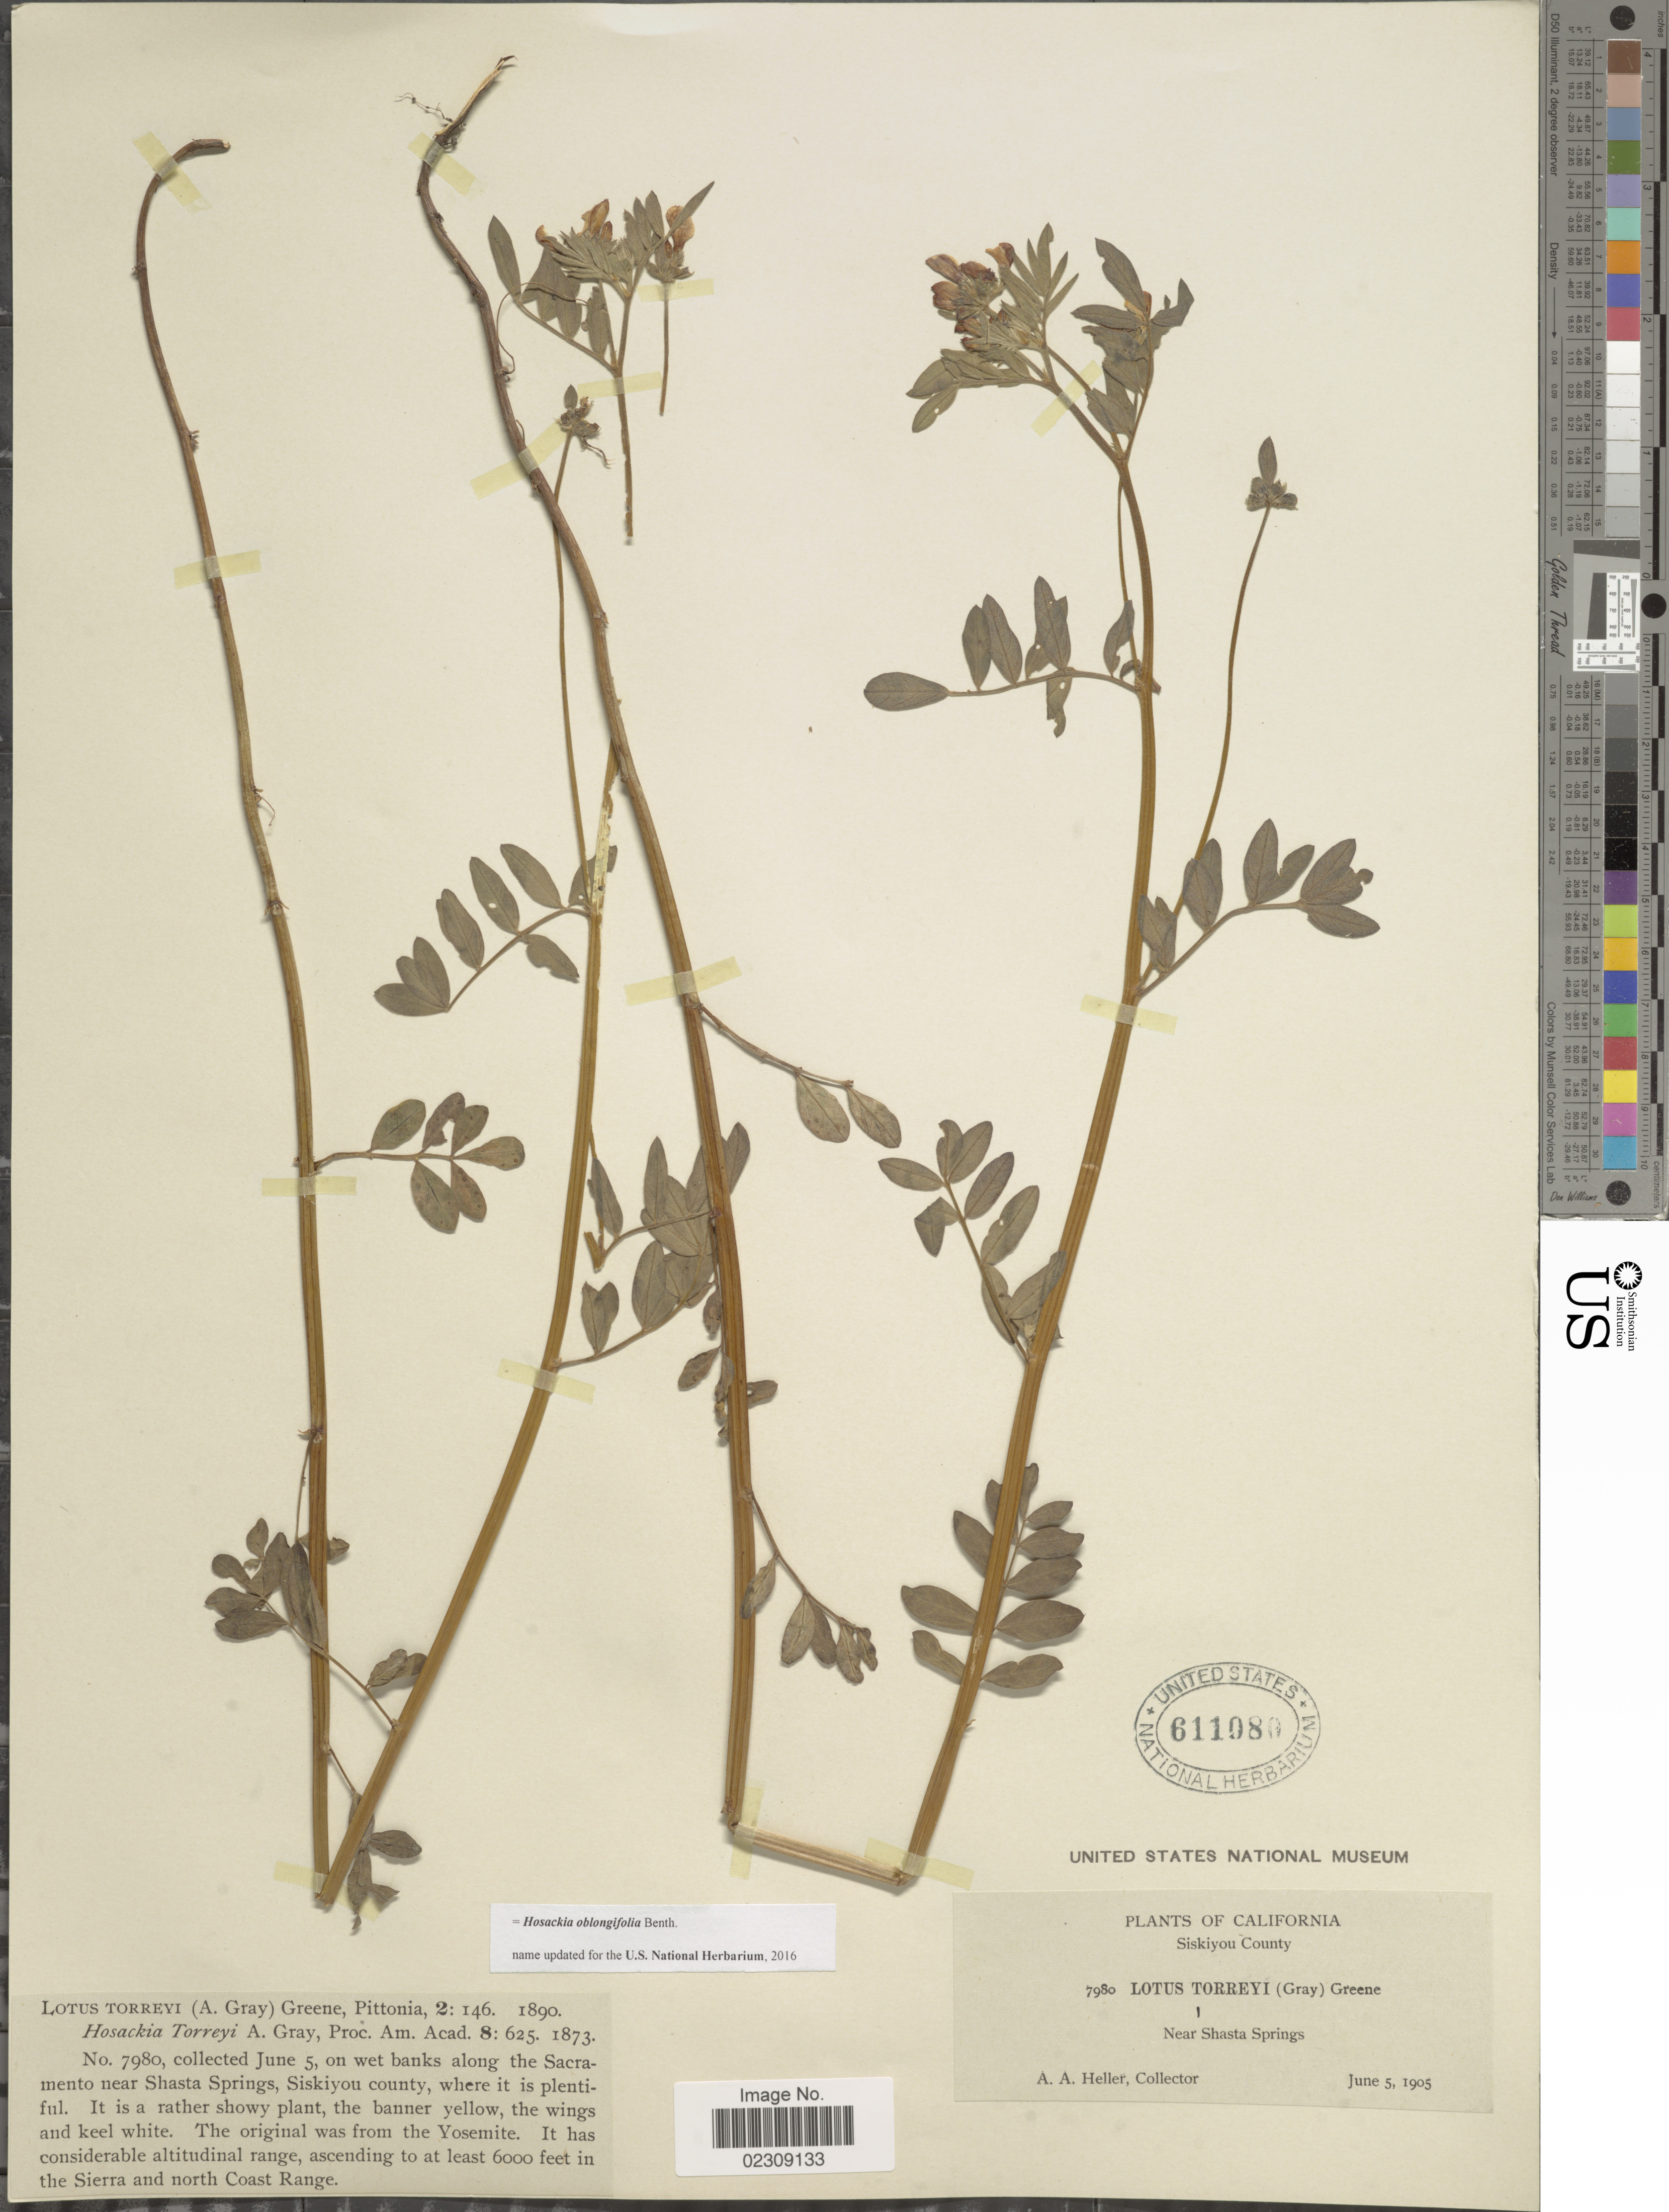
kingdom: Plantae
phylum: Tracheophyta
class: Magnoliopsida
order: Fabales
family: Fabaceae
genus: Hosackia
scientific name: Hosackia oblongifolia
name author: Benth.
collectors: A. A. Heller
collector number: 7980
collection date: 1905-06-05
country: United States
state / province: California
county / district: Siskiyou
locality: Siskiyou County, Near Shasta Springs, on wet banks along the Sacramento near Shasta Springs, in the Sierra and north Coast Range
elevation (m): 1829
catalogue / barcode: US 611080